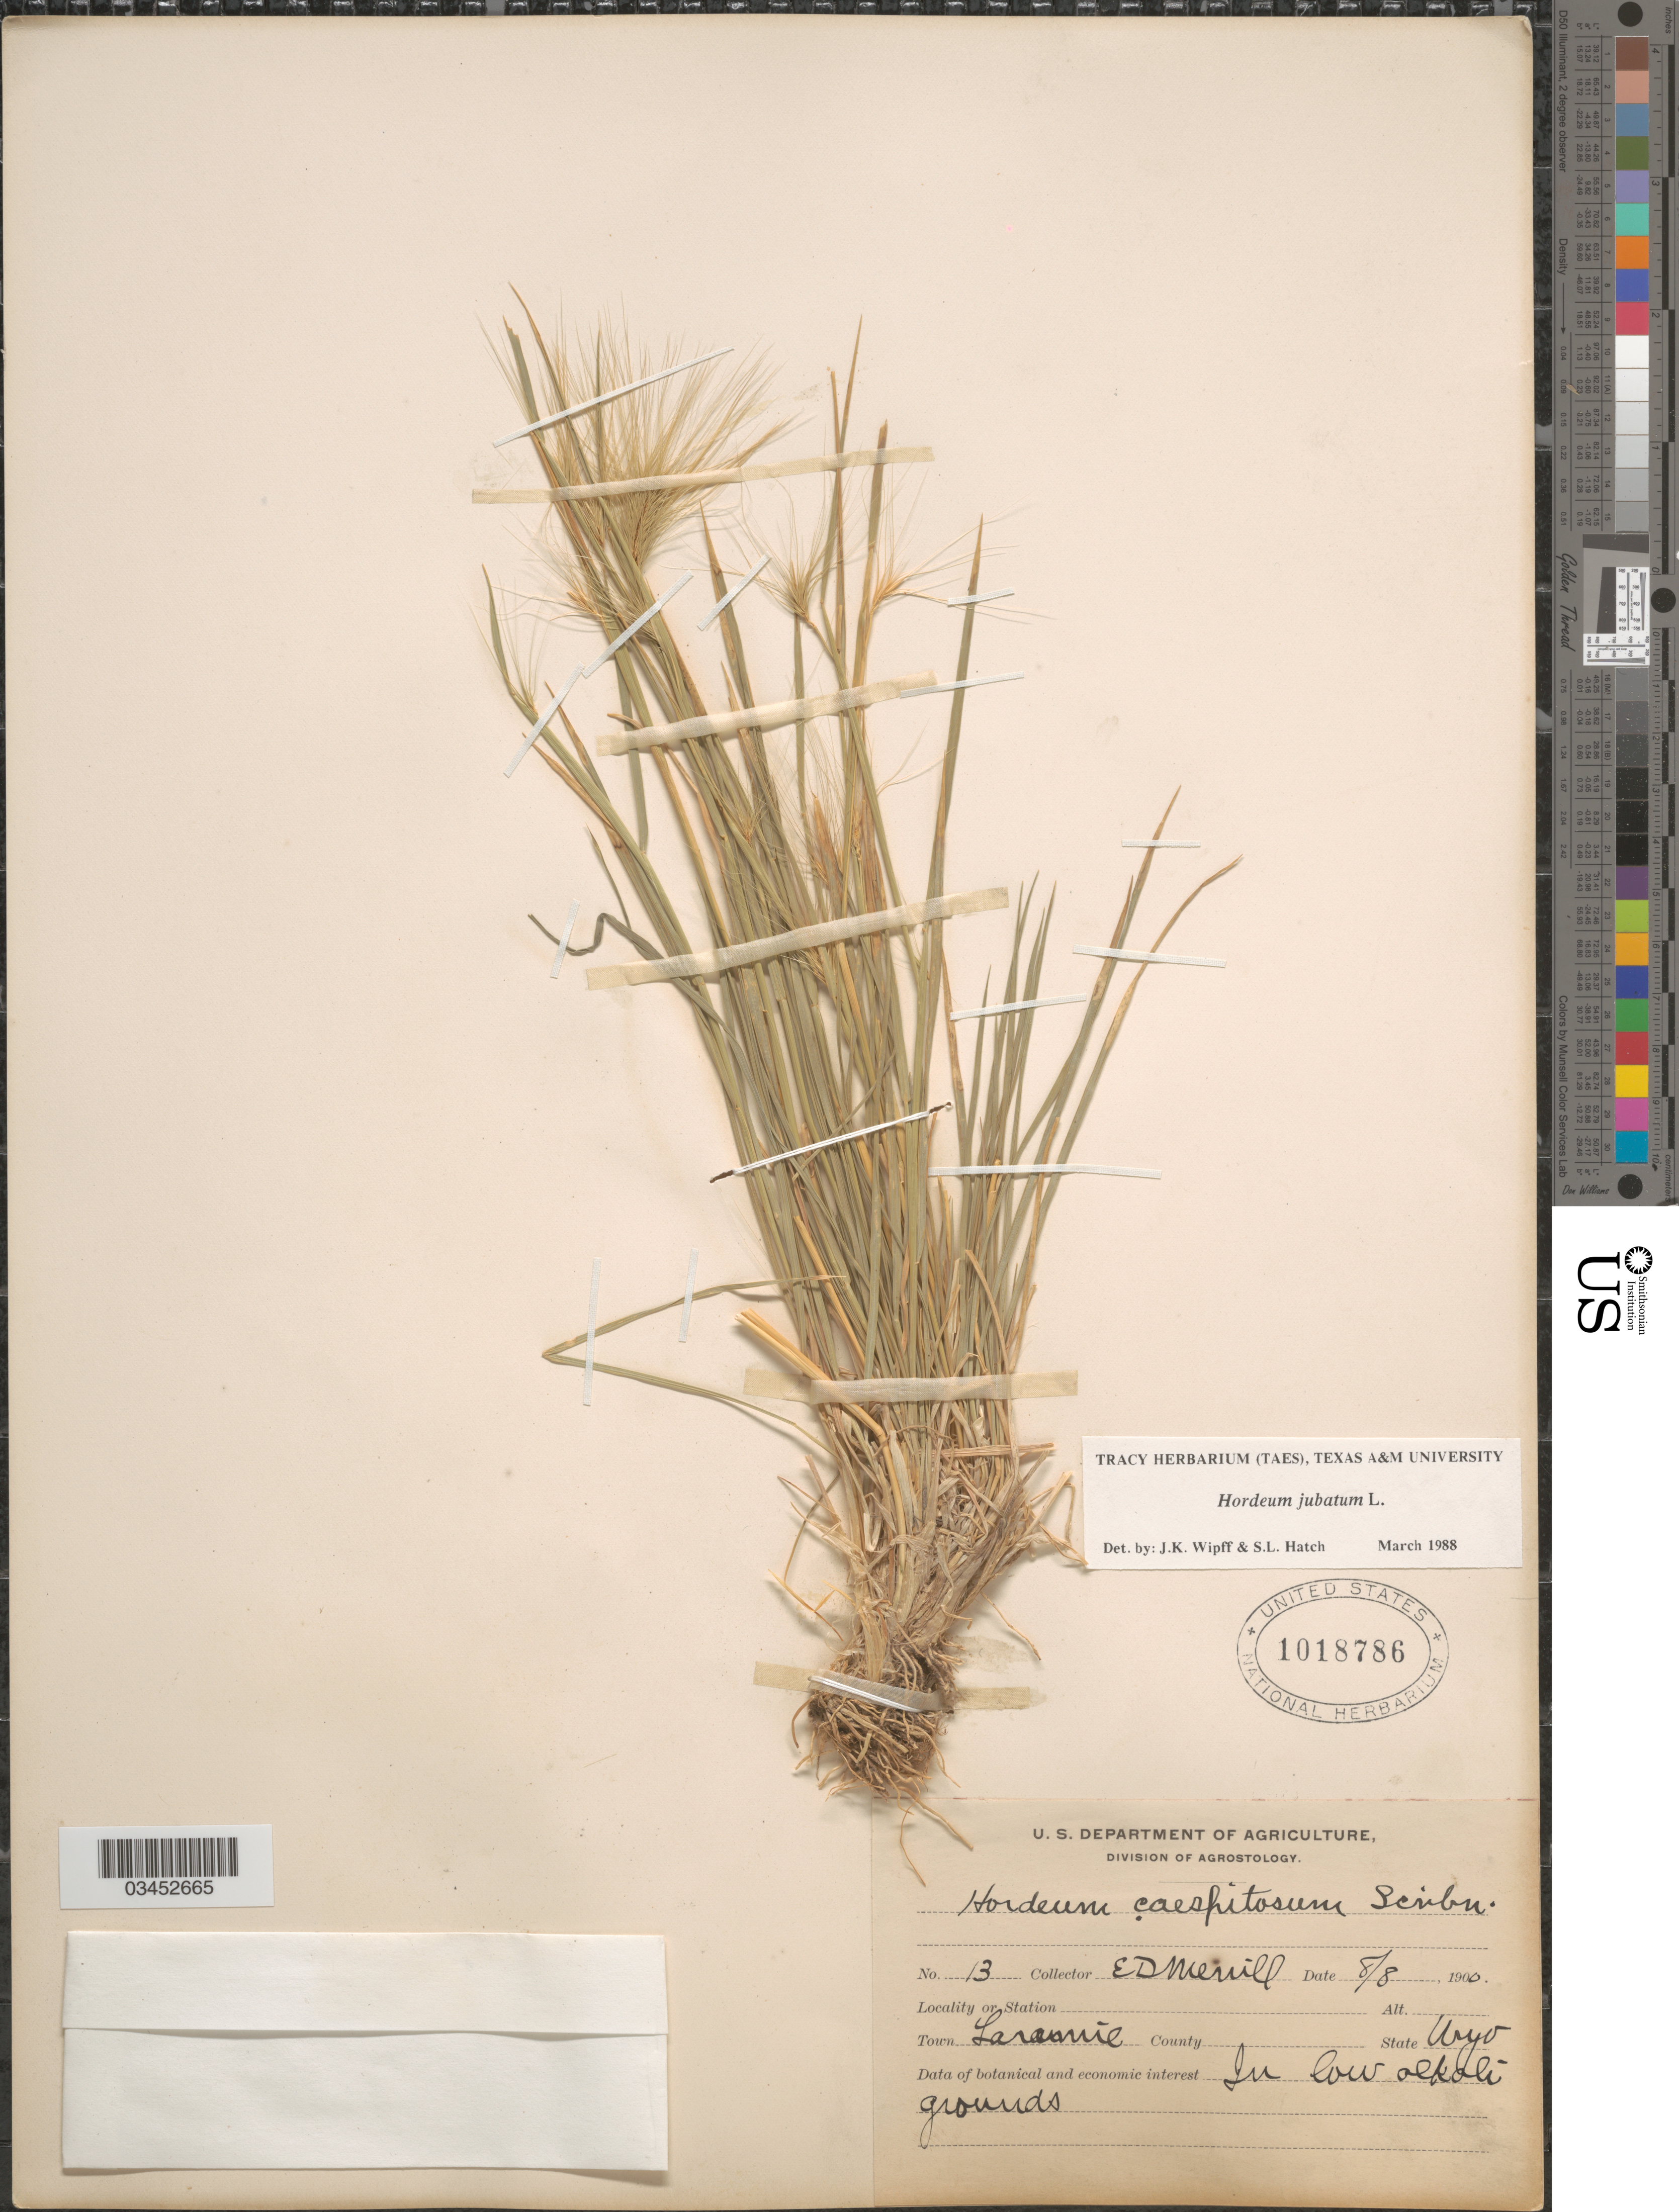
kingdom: Plantae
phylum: Tracheophyta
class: Liliopsida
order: Poales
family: Poaceae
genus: Hordeum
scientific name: Hordeum jubatum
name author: L.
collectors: E. D. Merrill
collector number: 13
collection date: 1900-08-08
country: United States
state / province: Wyoming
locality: Town Laramie. In low alkali grounds.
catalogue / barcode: US 1018786